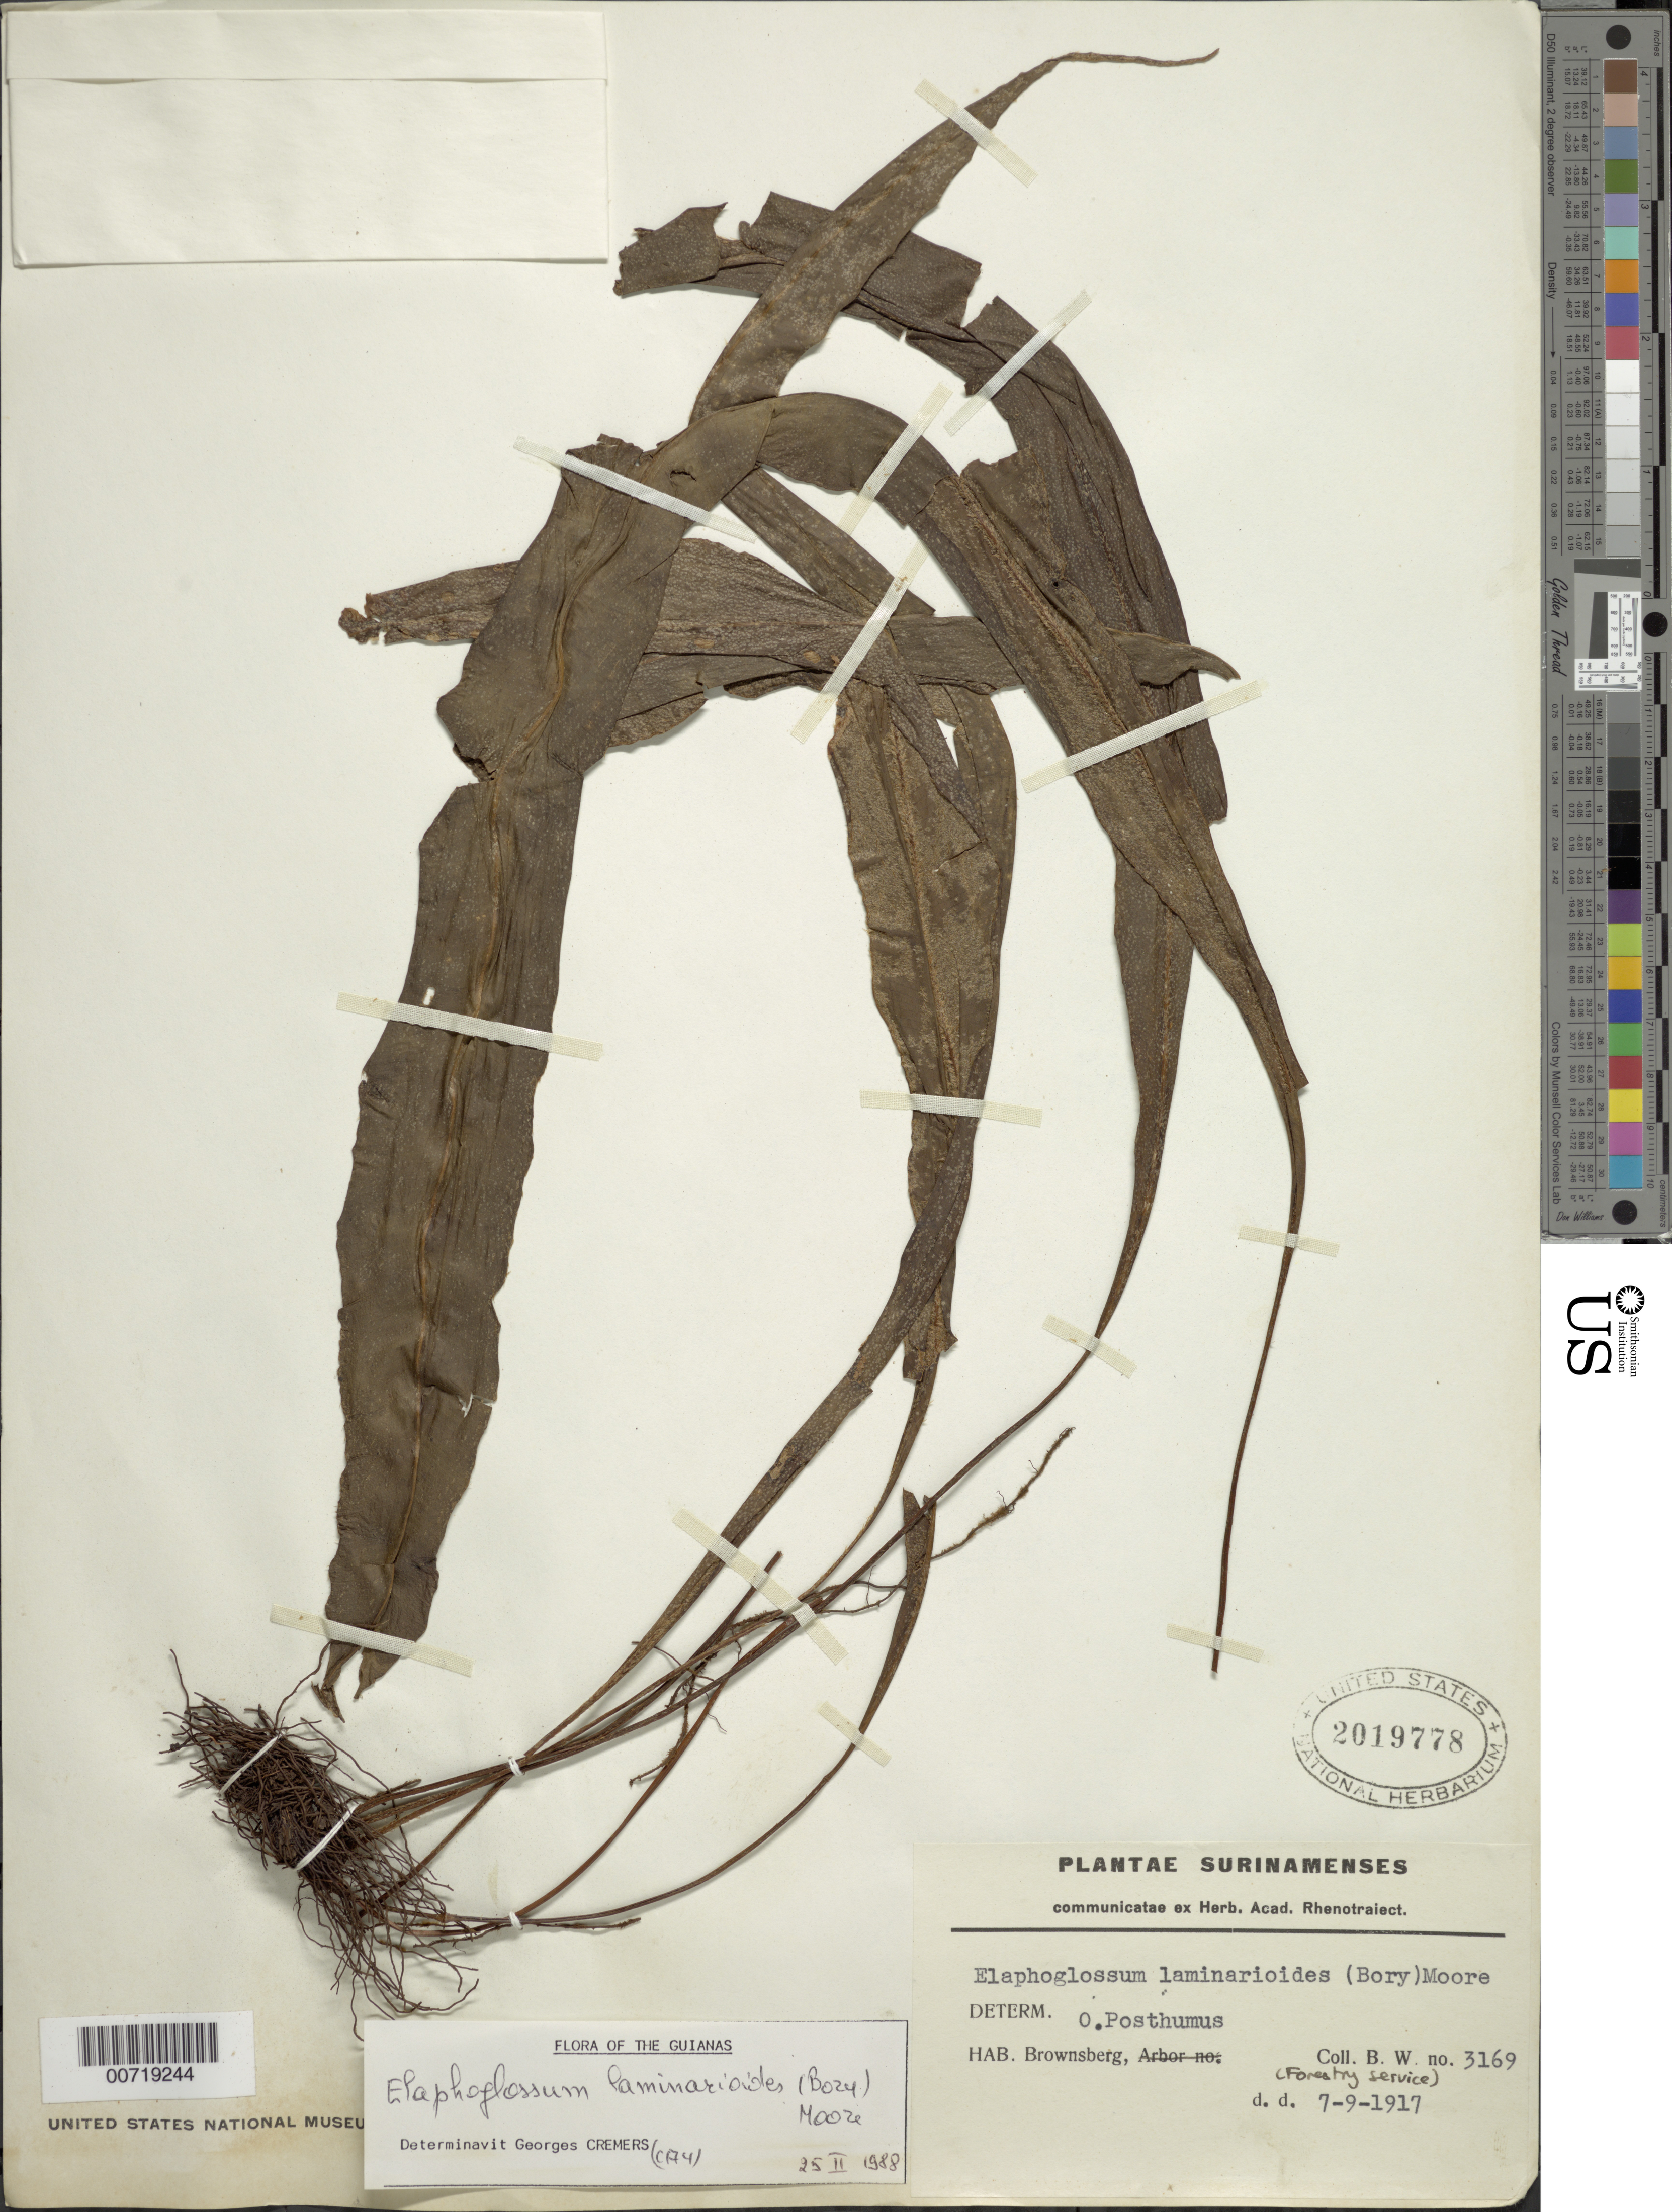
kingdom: Plantae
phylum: Tracheophyta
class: Polypodiopsida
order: Polypodiales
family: Dryopteridaceae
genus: Elaphoglossum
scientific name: Elaphoglossum laminarioides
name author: (Bory ex Fée) T. Moore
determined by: Cremers, Georges A.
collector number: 3169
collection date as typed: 7-Sep-17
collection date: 1917-09-07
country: Suriname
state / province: Brokopondo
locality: Brownsberg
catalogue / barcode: US 2019778